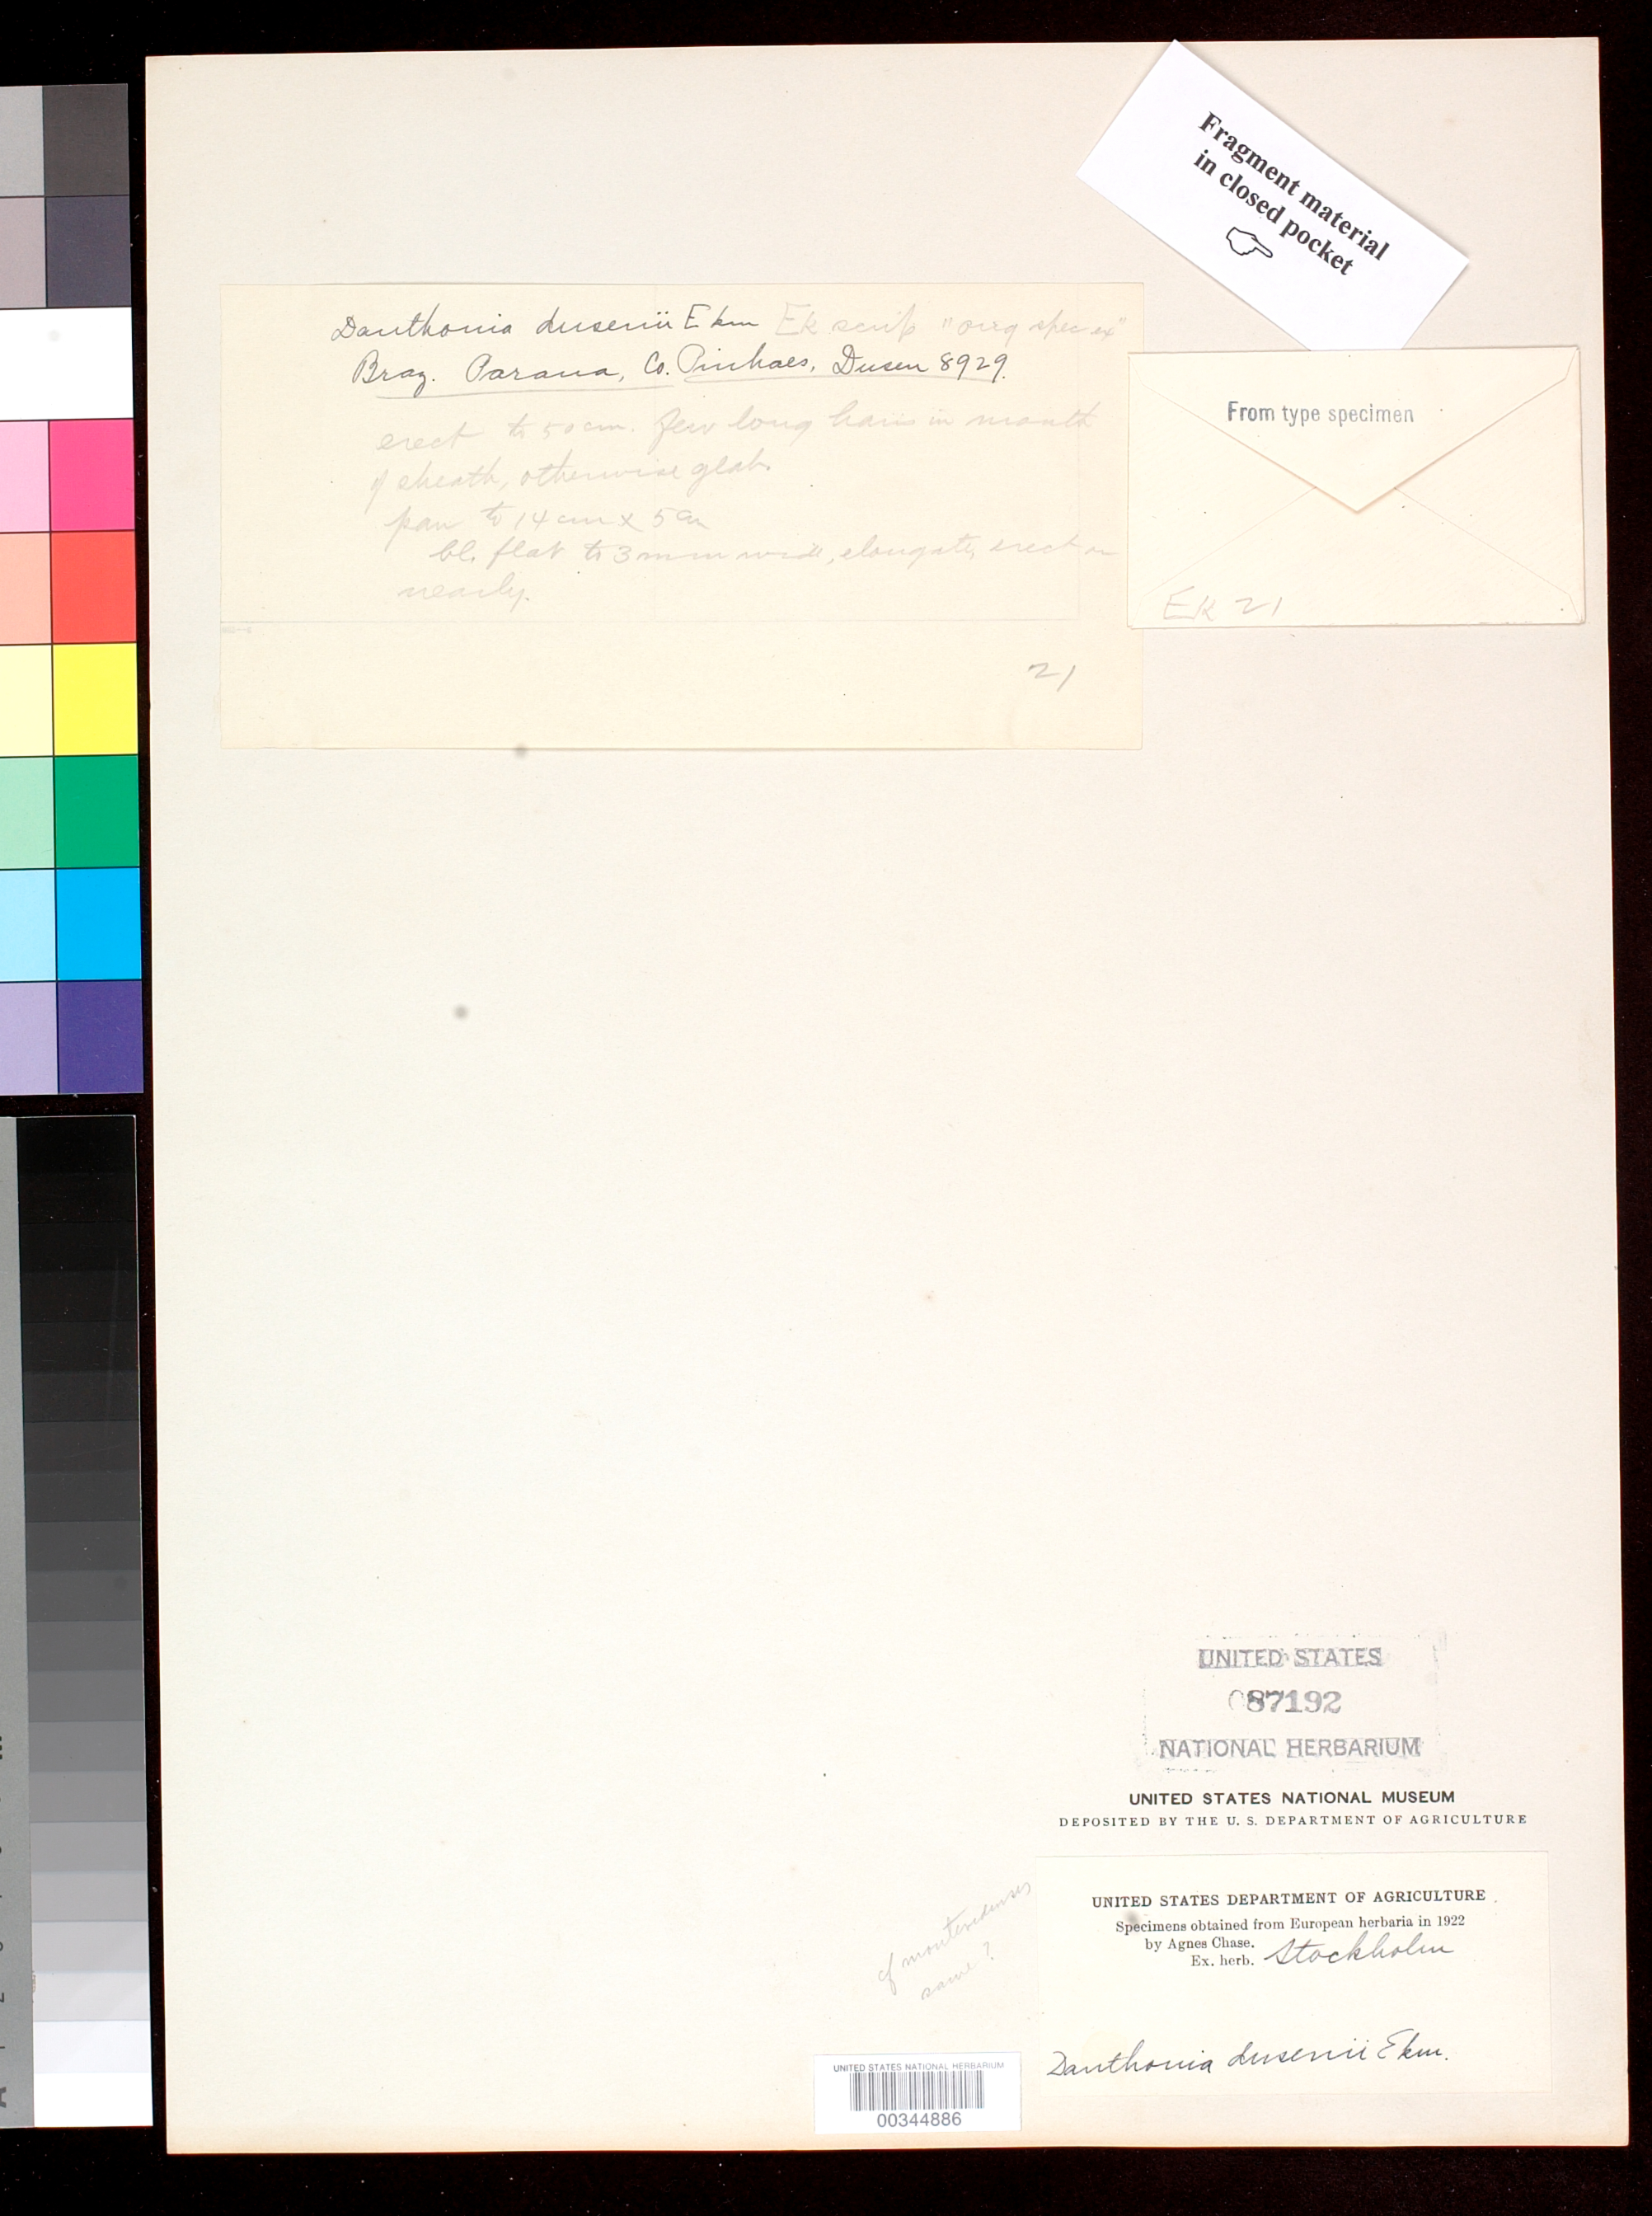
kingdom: Plantae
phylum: Tracheophyta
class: Liliopsida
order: Poales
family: Poaceae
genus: Danthonia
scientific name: Danthonia dusenii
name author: Ekman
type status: Type Fragment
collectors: P. Dusén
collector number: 8929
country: Brazil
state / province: Paraná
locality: Pinhales.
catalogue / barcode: US 87192